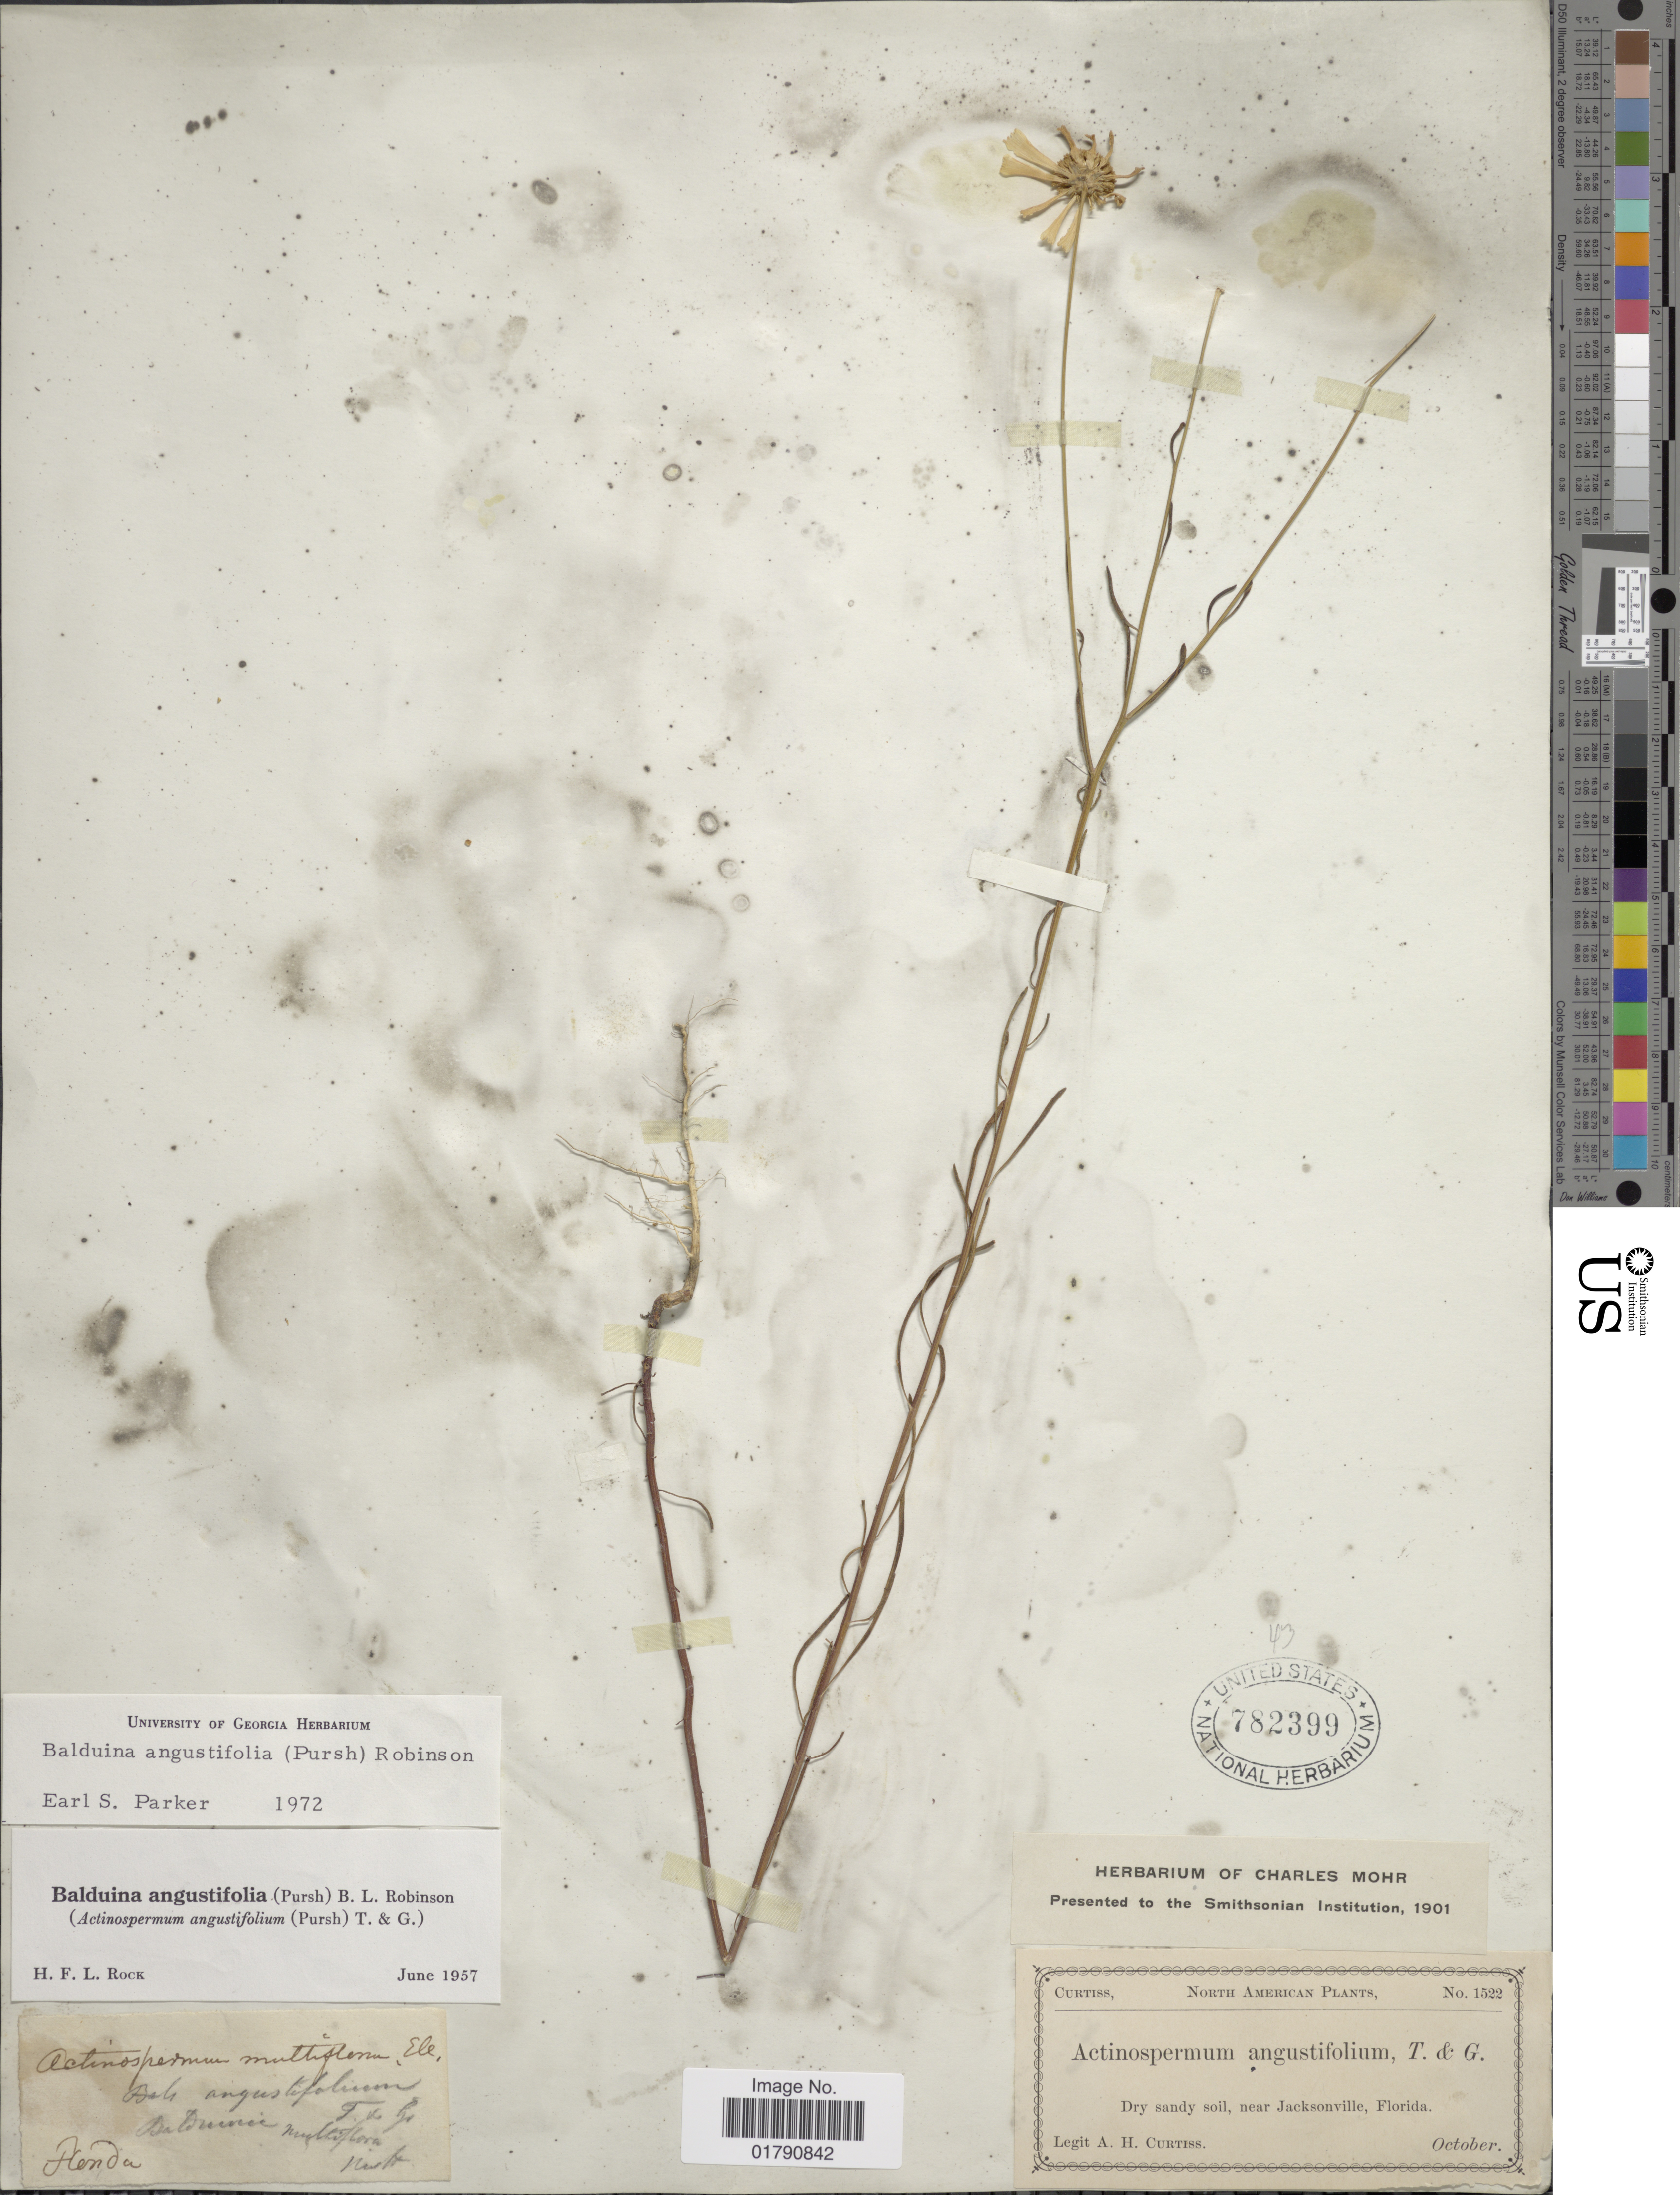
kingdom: Plantae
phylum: Tracheophyta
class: Magnoliopsida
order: Asterales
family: Asteraceae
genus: Balduina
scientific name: Balduina angustifolia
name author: (Pursh) B.L. Rob.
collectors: A. H. Curtiss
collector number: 1522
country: United States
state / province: Florida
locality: North America, near Jacksonville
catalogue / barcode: US 782399